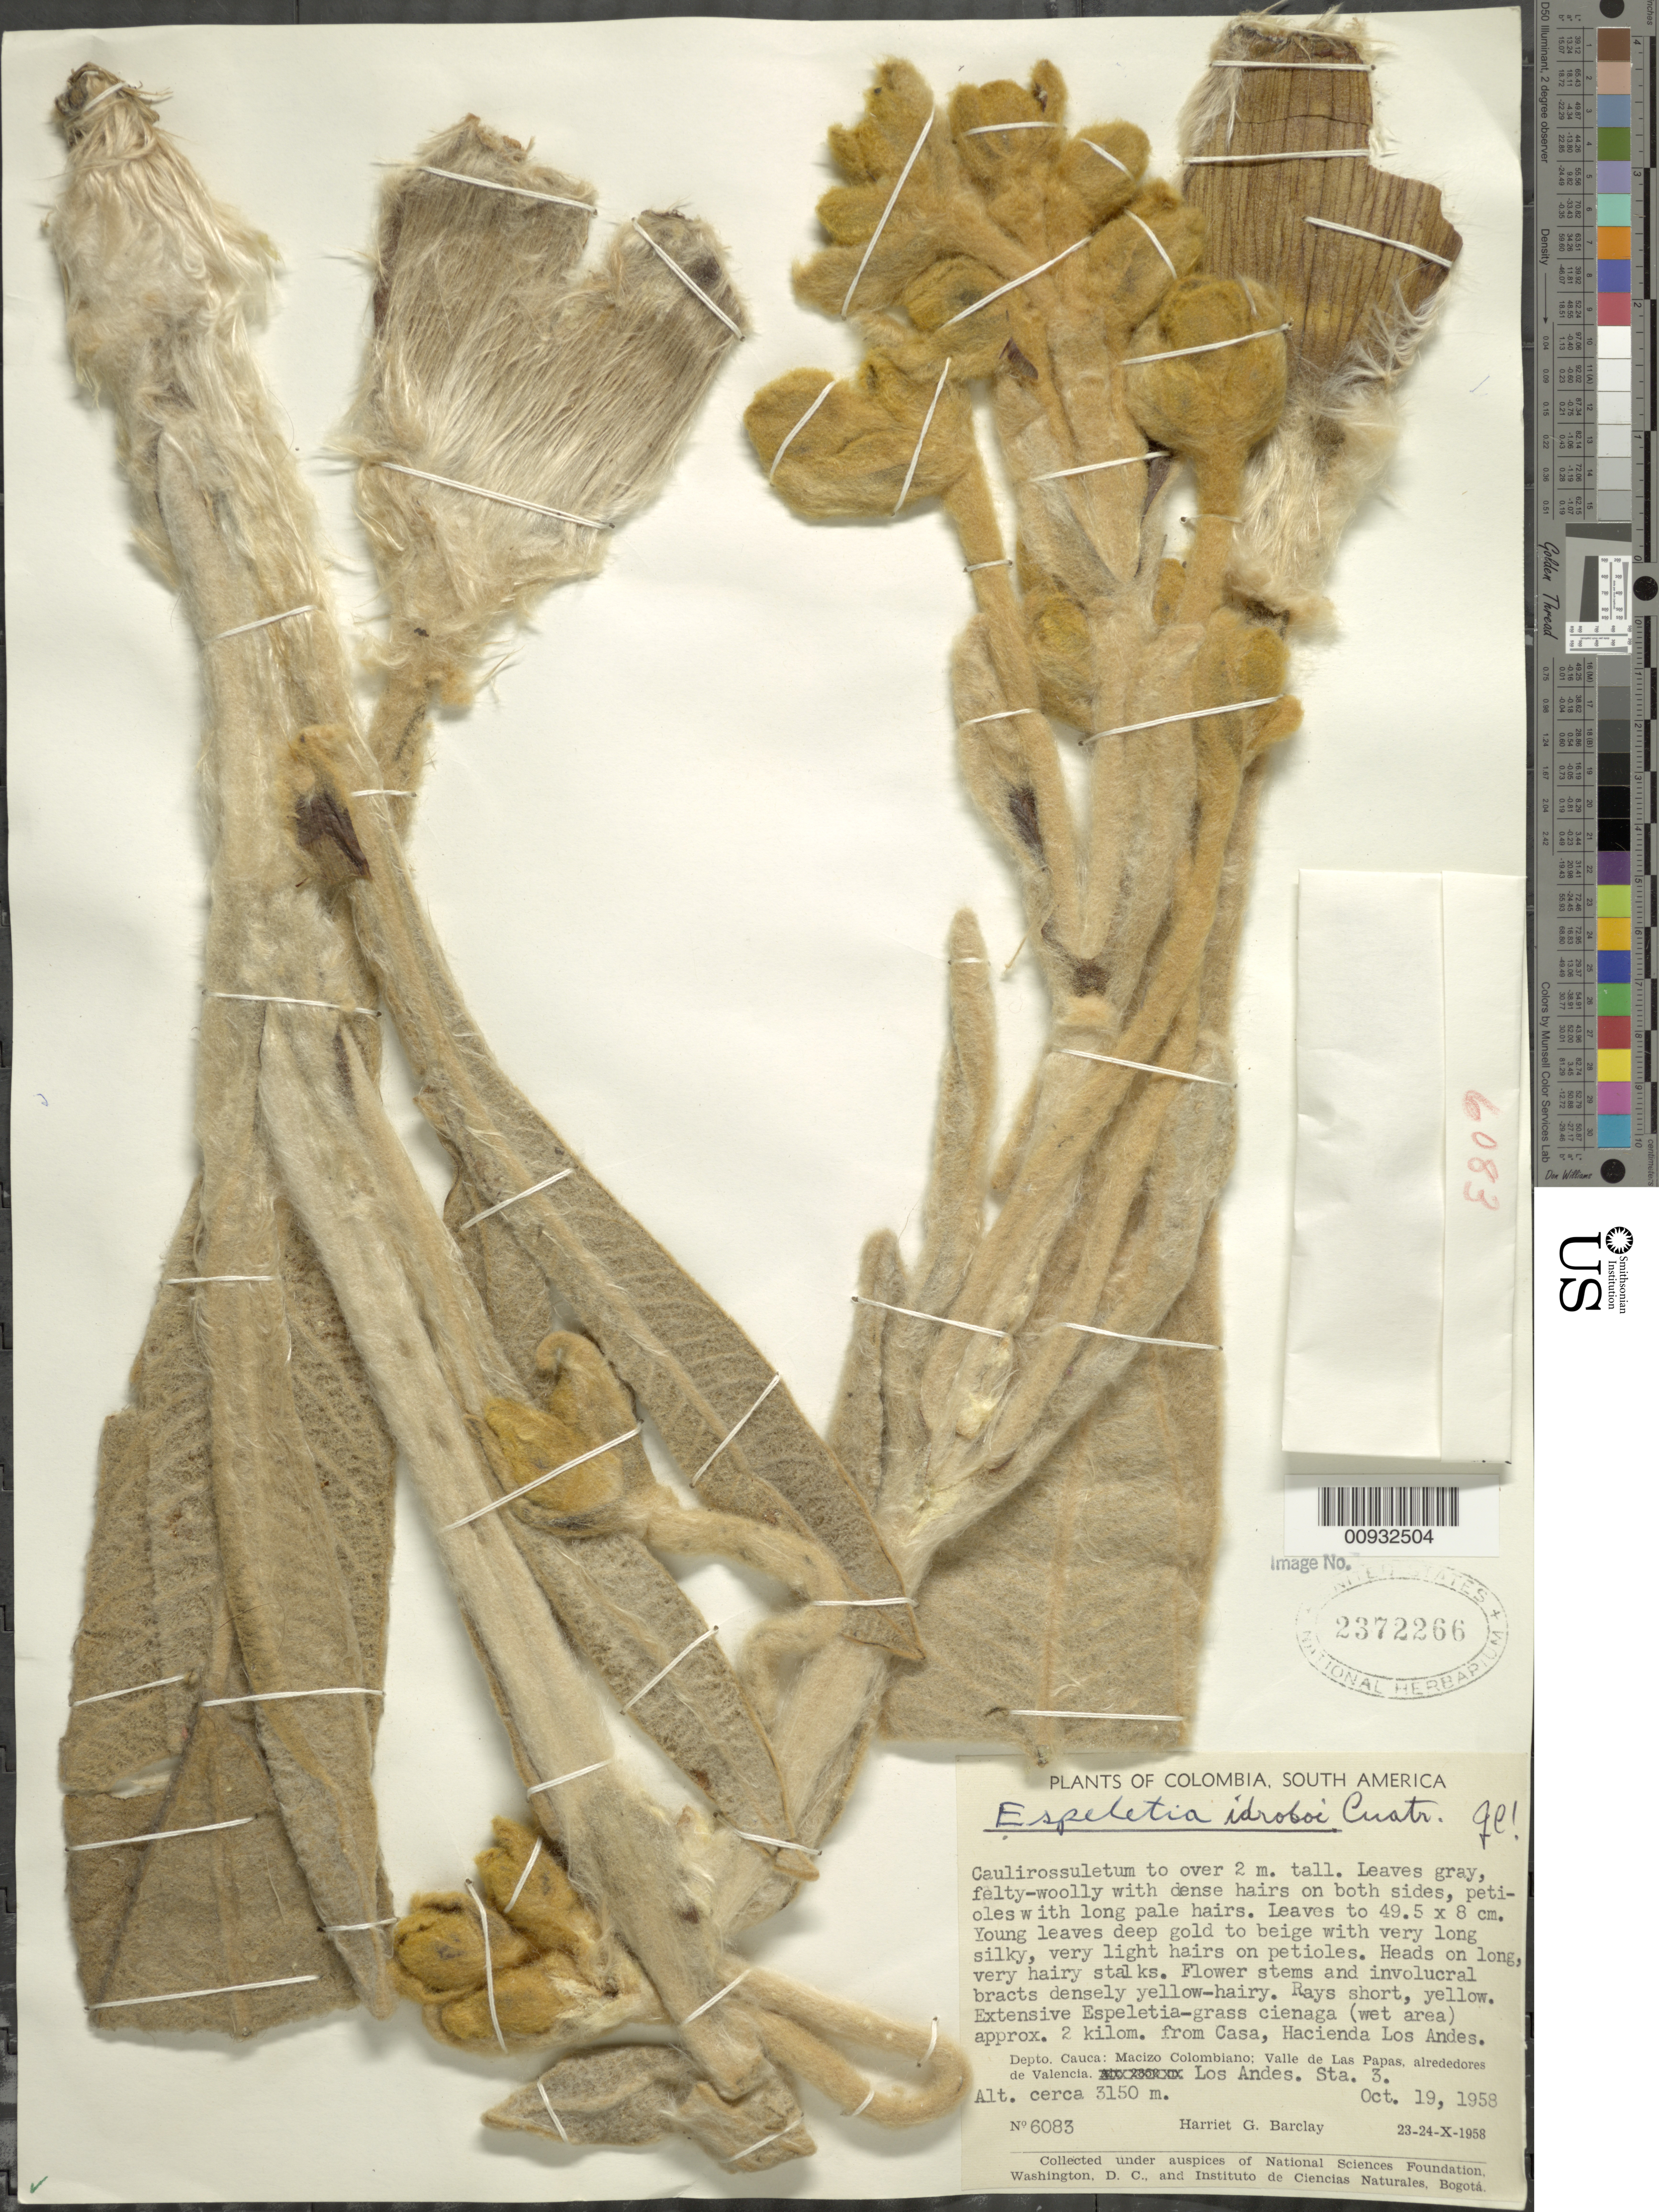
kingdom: Plantae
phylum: Tracheophyta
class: Magnoliopsida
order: Asterales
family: Asteraceae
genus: Espeletia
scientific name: Espeletia idroboi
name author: Cuatrec.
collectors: H. G. Barclay & P. Juajibioy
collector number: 6083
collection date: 1958-10-19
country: Colombia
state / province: Cauca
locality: P. de las Papas. Macizo Colombiano, alrededores de valencia, Los Andes. Cerca de la hacienda Los Andes, a 2 km de la casa. Estación 3.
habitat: Extensive Espeletia-Grass cienaga (wet area).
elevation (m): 3150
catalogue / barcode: US 2372266